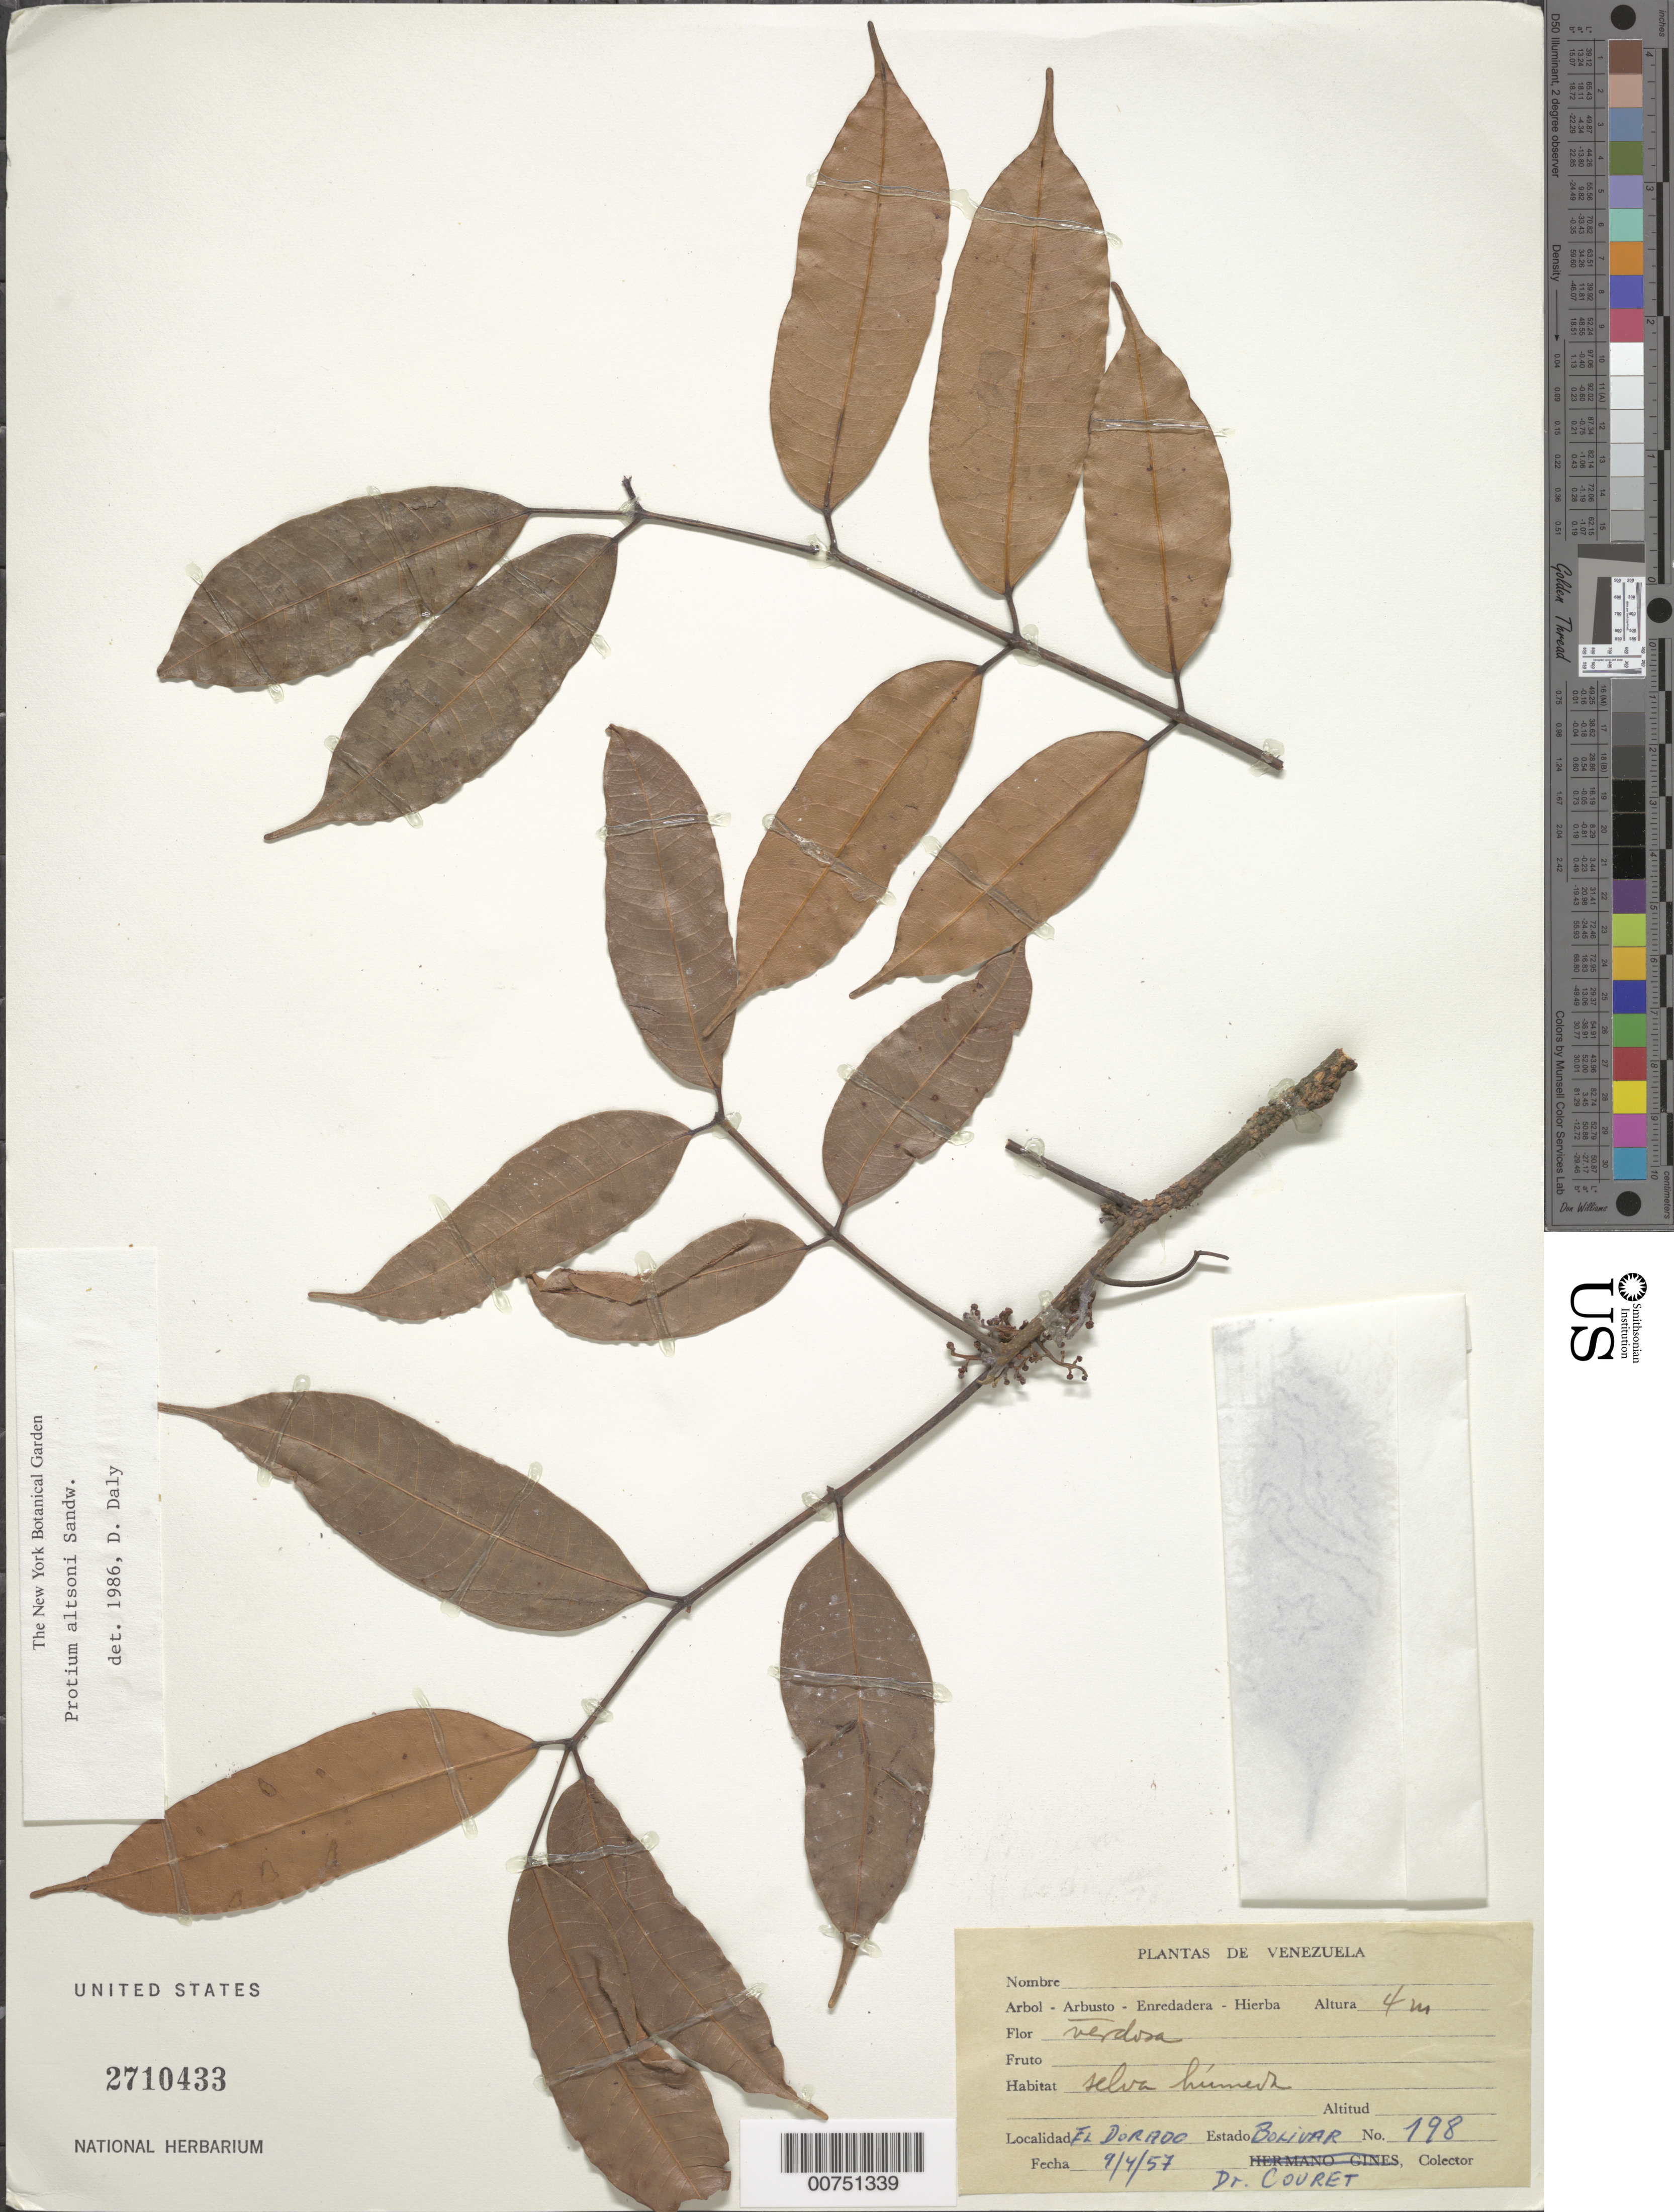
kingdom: Plantae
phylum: Tracheophyta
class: Magnoliopsida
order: Sapindales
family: Burseraceae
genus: Protium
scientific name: Protium altsonii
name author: Sandwith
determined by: Daly, D. C.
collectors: -. Couret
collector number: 198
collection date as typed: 9-Apr-57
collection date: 1957-04-09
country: Venezuela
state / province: Bolívar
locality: El Dorado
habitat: Selva húmeda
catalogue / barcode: US 2710433